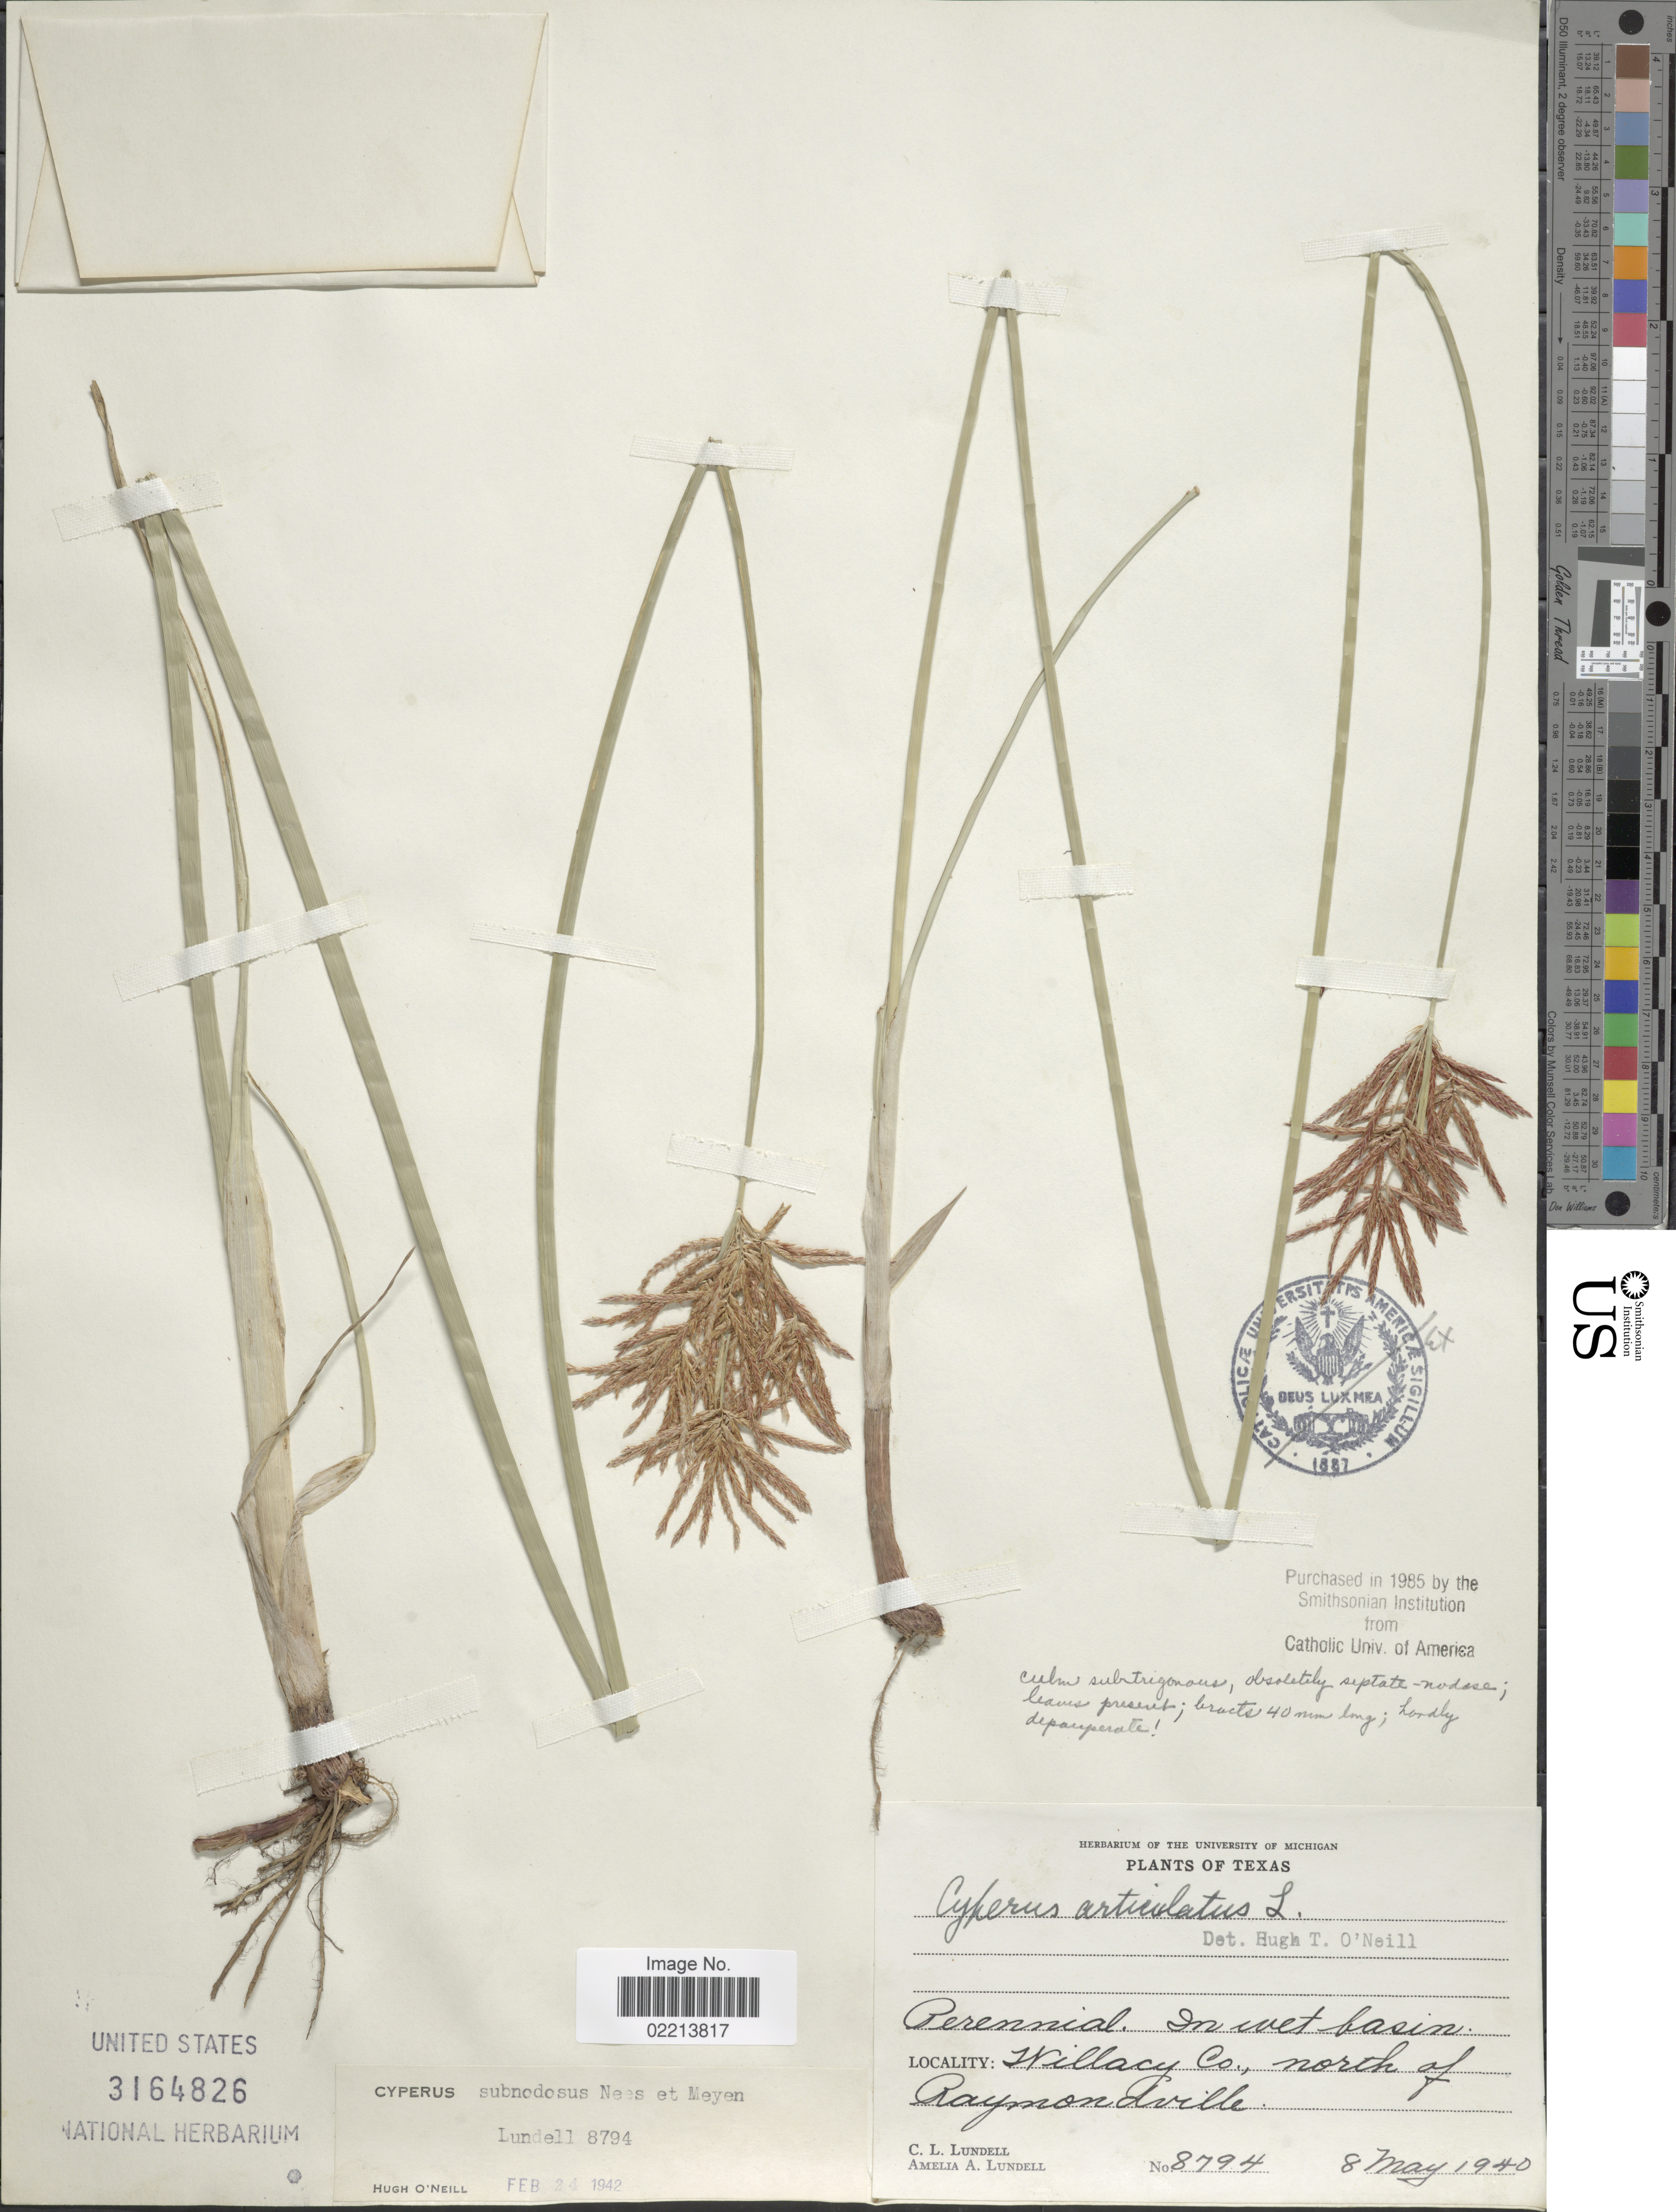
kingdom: Plantae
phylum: Tracheophyta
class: Liliopsida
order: Poales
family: Cyperaceae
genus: Cyperus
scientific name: Cyperus articulatus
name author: L.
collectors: C. L. Lundell & A. A. Lundell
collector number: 8794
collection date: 1940-05-08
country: United States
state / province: Texas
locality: Willacy Co., north of Raymondville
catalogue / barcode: US 3164826